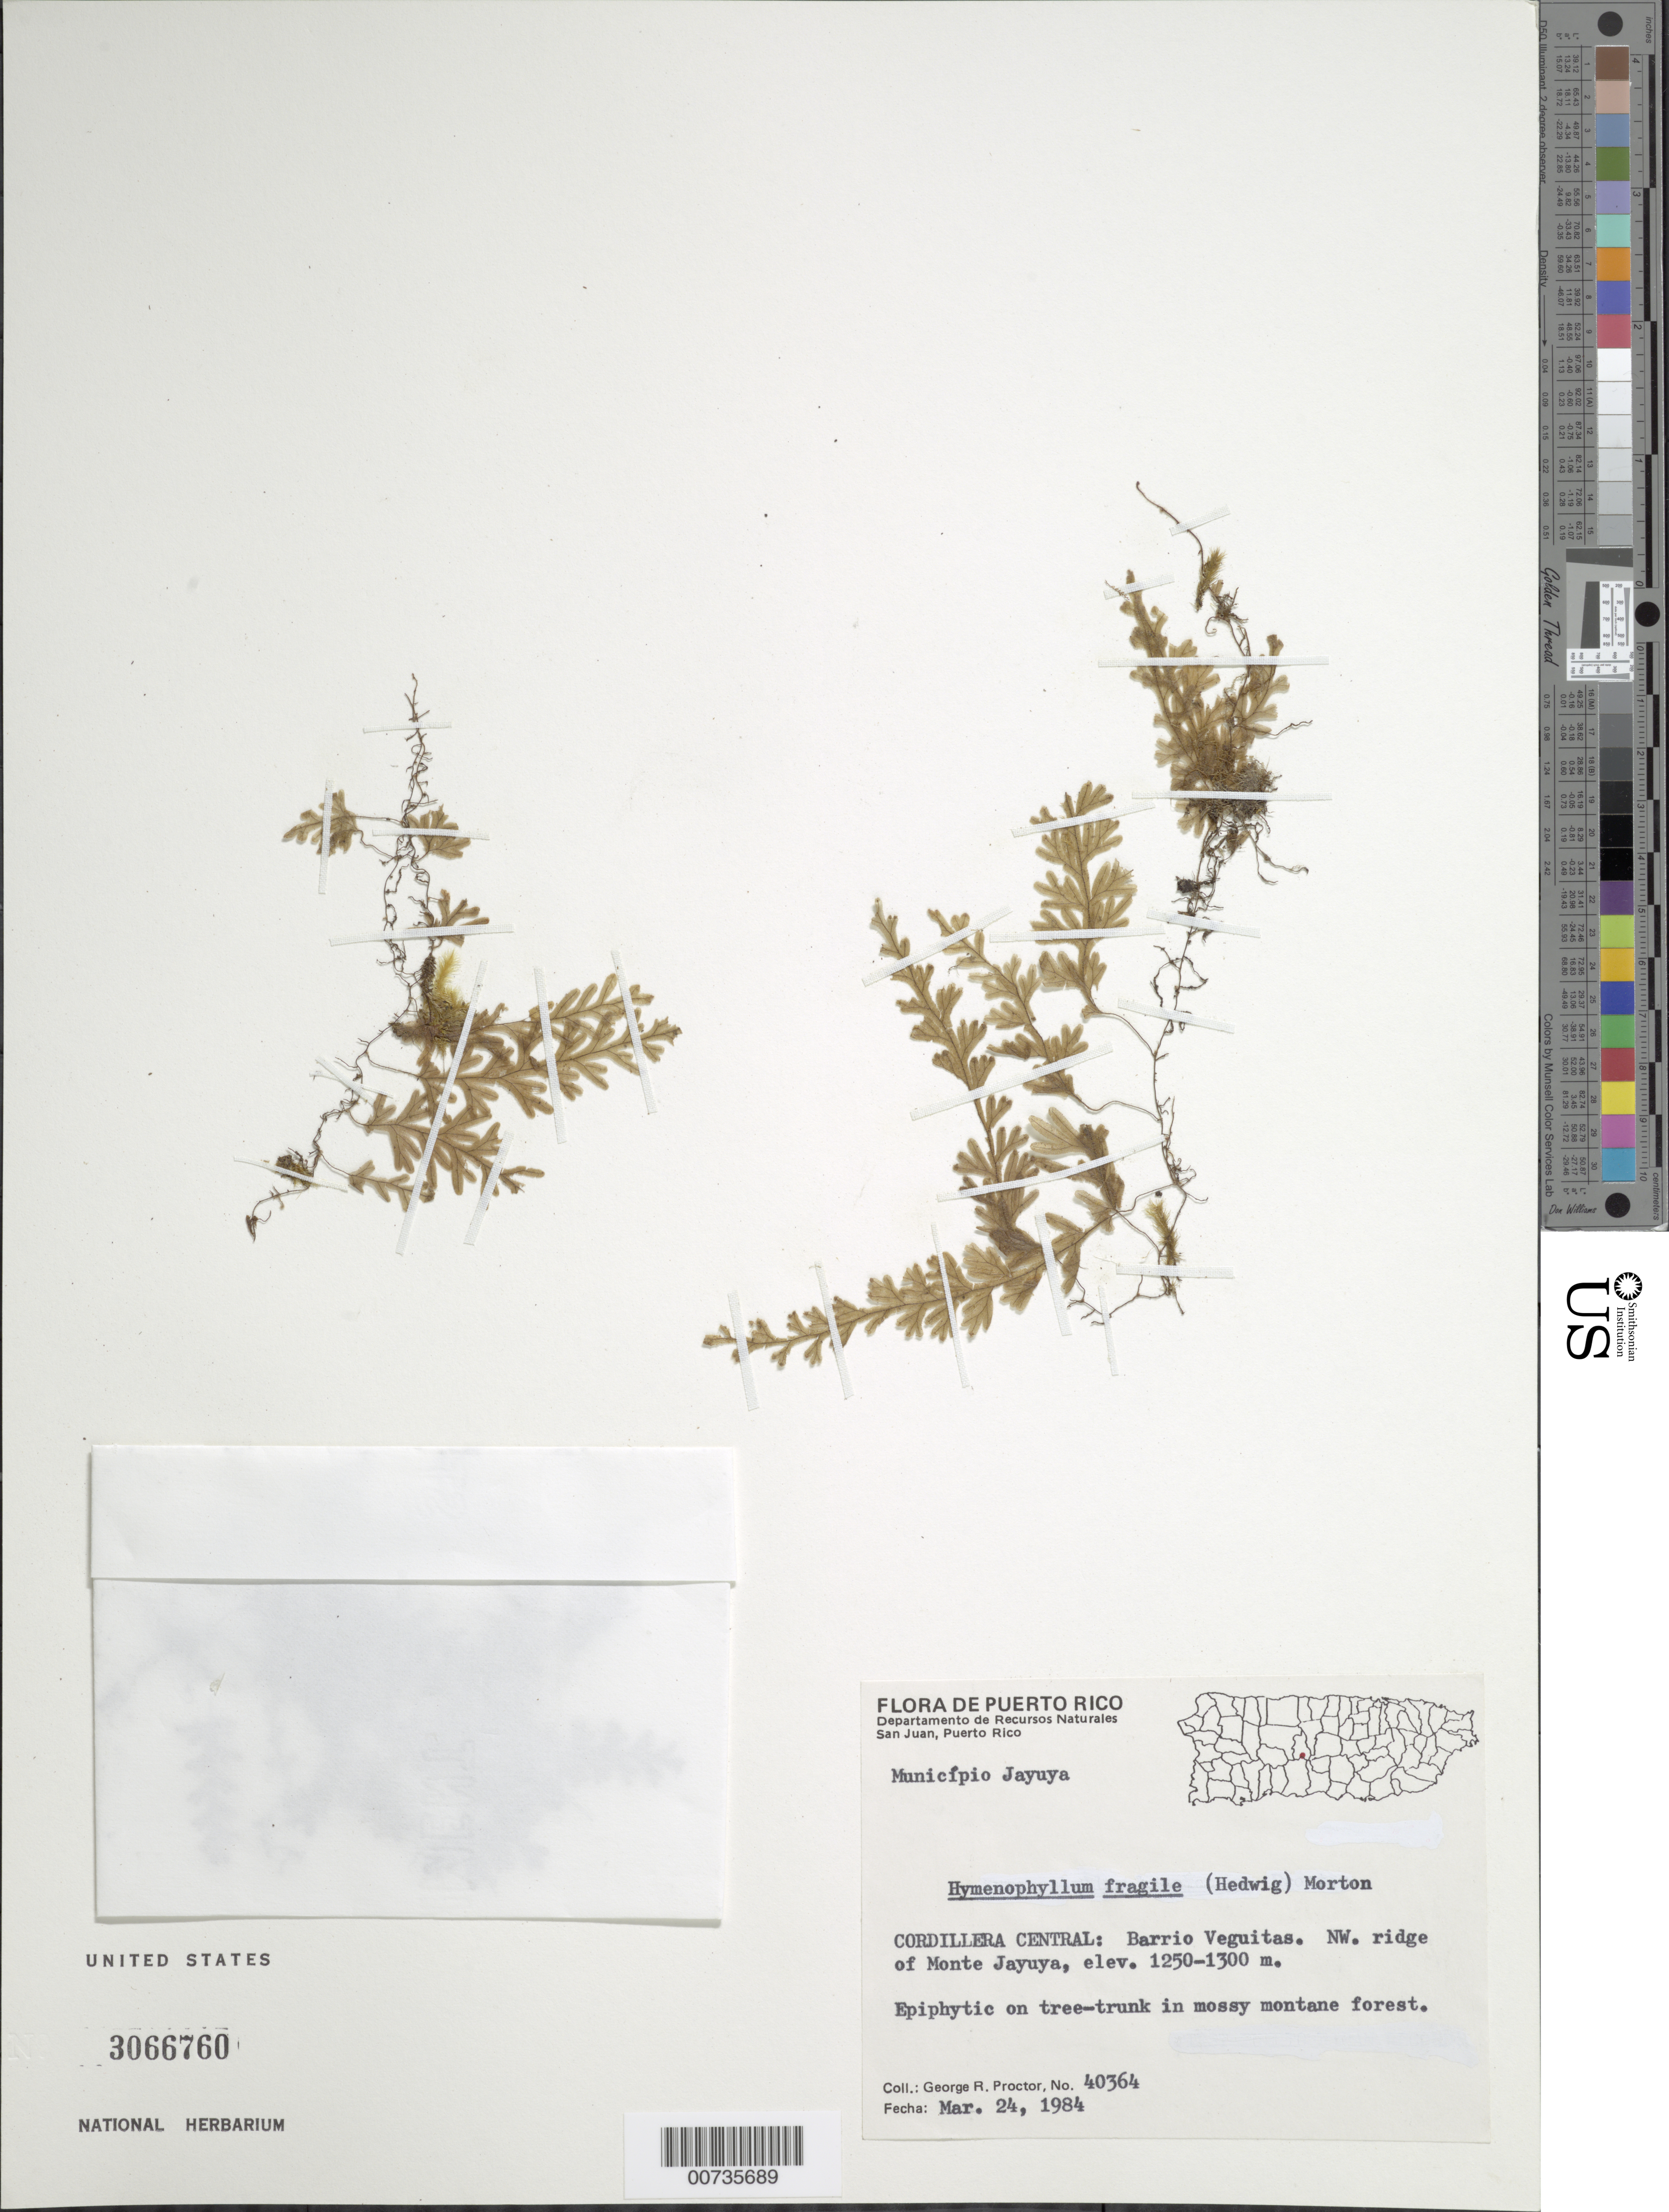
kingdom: Plantae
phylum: Tracheophyta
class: Polypodiopsida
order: Hymenophyllales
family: Hymenophyllaceae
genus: Hymenophyllum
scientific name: Hymenophyllum fragile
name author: (Hedw.) C.V. Morton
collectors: G. R. Proctor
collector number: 40364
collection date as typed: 24 Mar 1984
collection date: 1984-03-24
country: Puerto Rico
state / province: Jayuya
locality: Mun. Jayuya, Cordillera Central: Barrio Veguitas, NW ridge of Monte Jayuya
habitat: On tree-trunk in mossy montane forest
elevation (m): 1250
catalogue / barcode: US 3066760